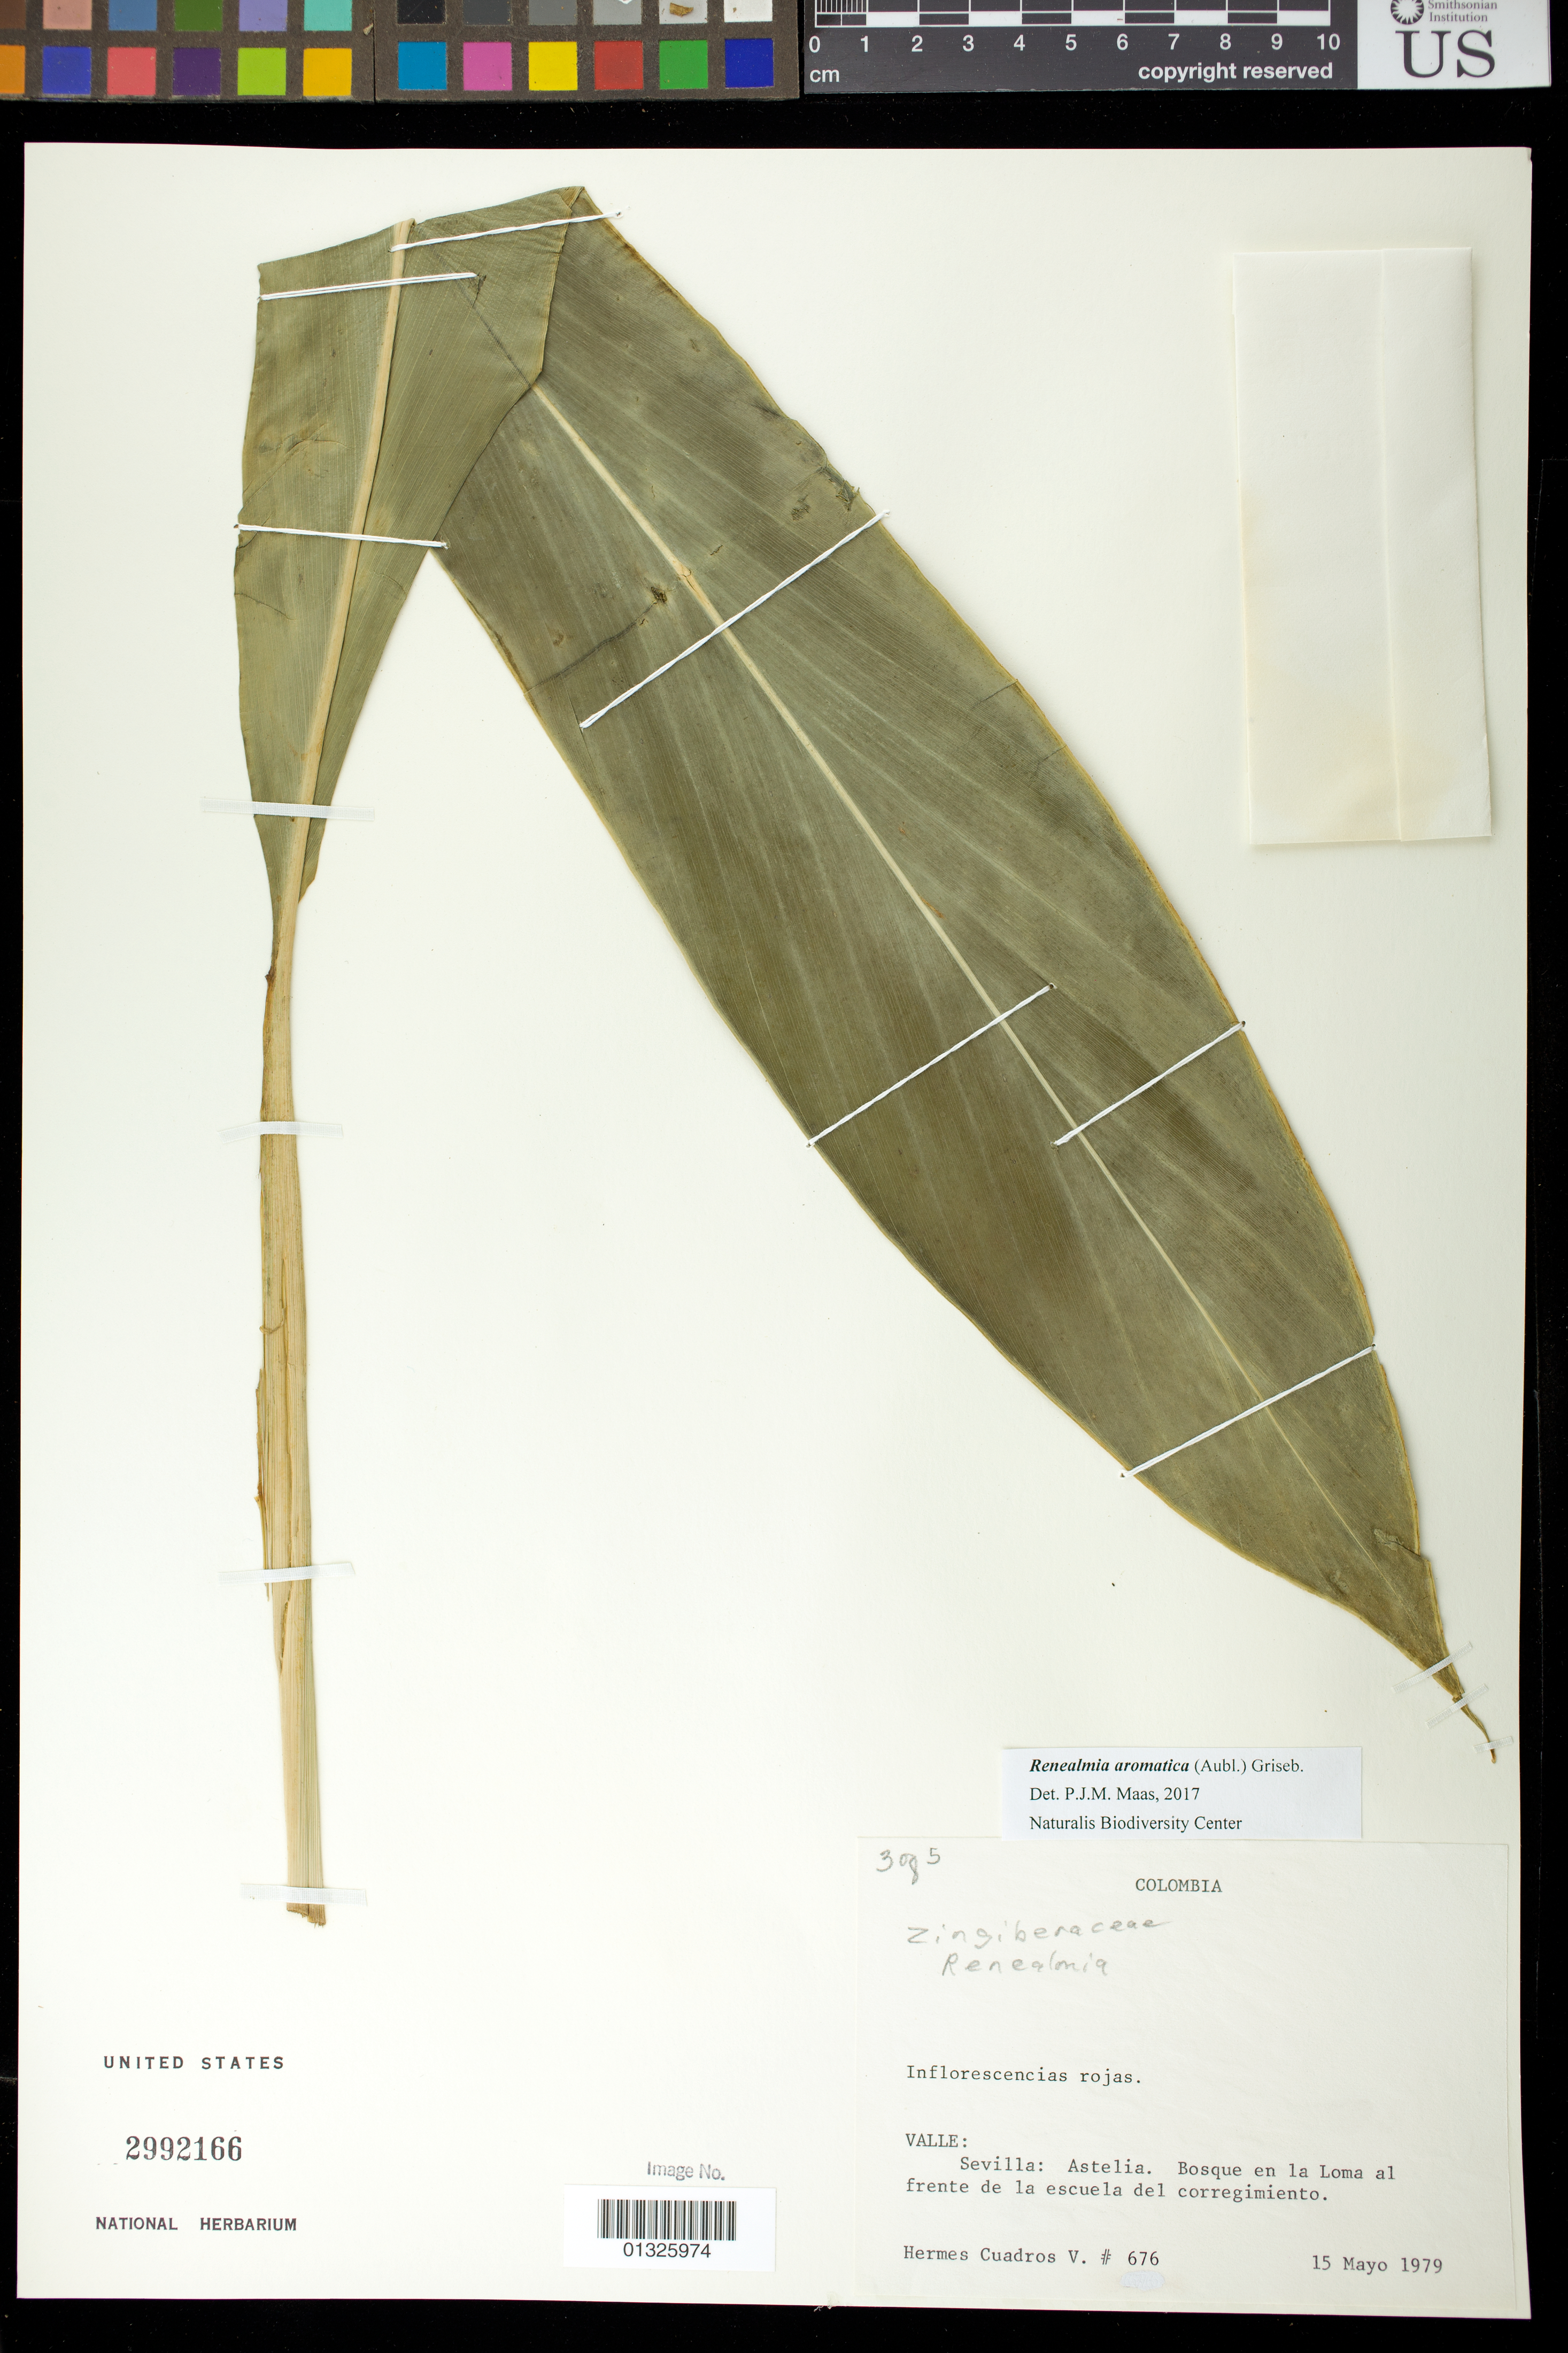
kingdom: Plantae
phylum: Tracheophyta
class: Liliopsida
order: Zingiberales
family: Zingiberaceae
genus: Renealmia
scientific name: Renealmia aromatica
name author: (Aubl.) Griseb.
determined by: Maas, Paul J. M.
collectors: H. Cuadros V.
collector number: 676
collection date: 1979-05-15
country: Colombia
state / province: Valle del Cauca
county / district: Sevilla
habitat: Bosque en la Loma al frente de la escuela del corregimiento.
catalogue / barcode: US 2992166